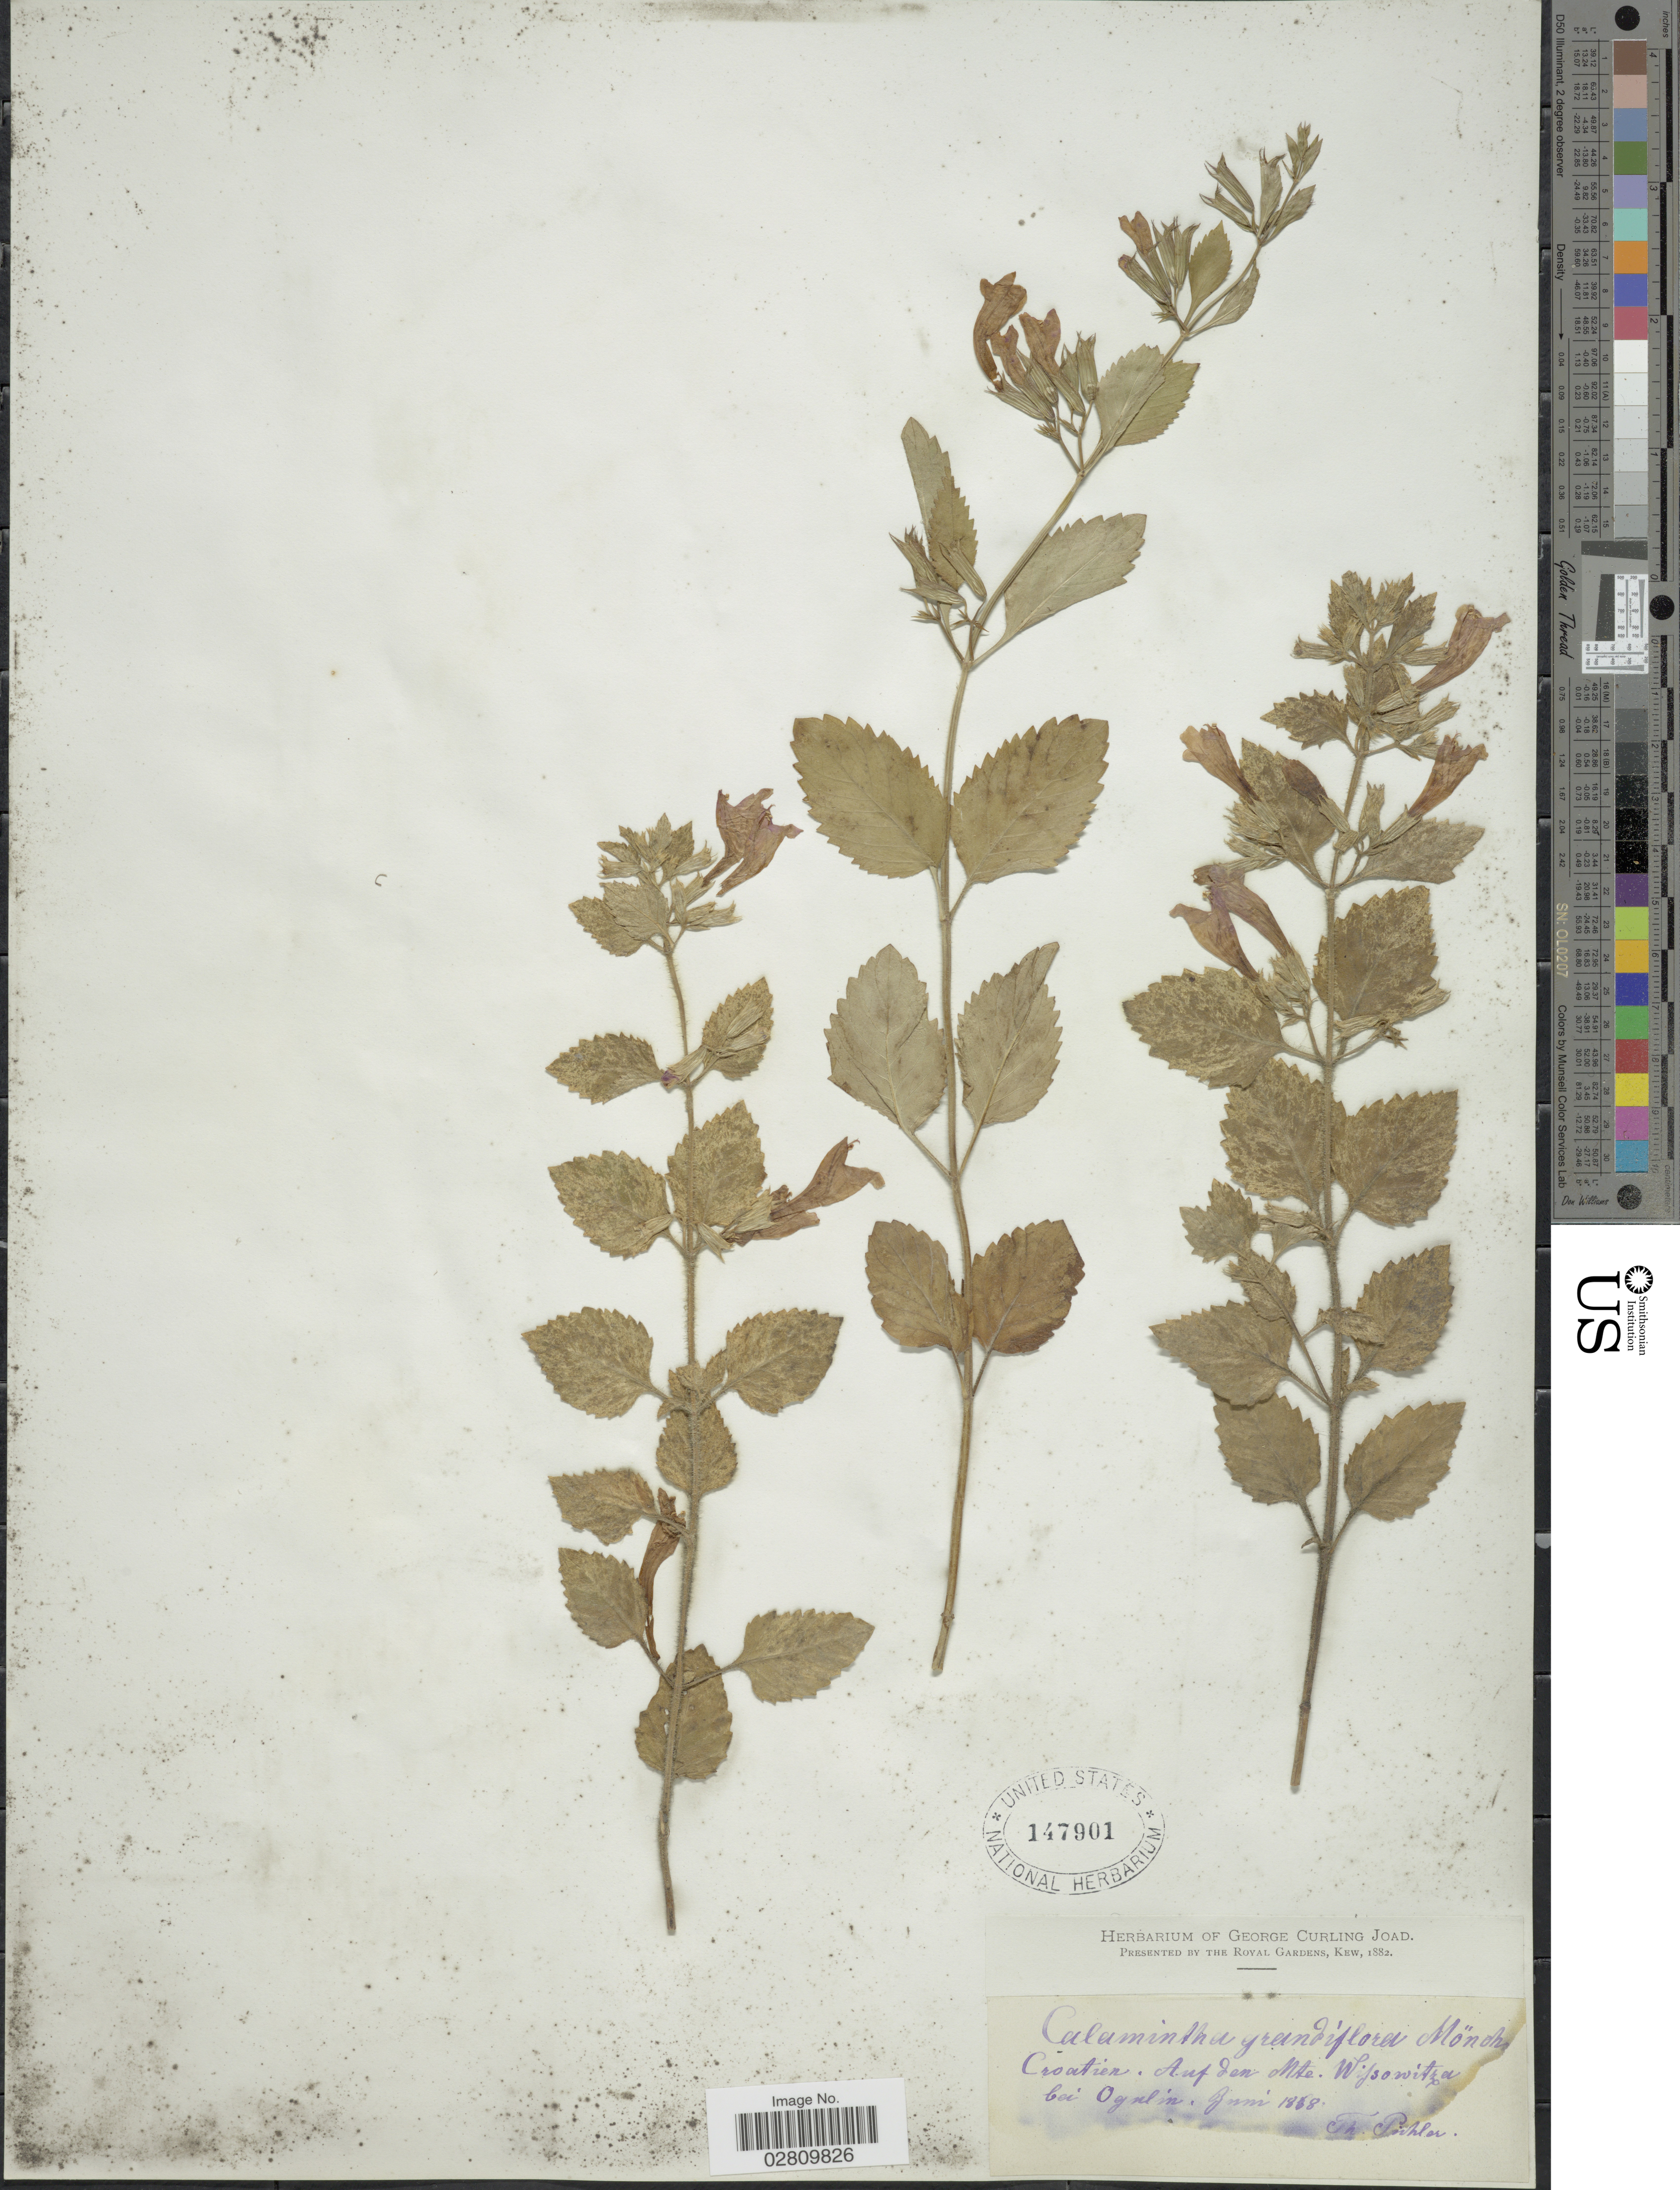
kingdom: Plantae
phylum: Tracheophyta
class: Magnoliopsida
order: Lamiales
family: Lamiaceae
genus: Calamintha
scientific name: Calamintha grandiflora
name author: (L.) Moench.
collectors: T. Pichler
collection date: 1868-06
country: Croatia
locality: Croatien. Aufden Mte. Wifsowitza bei Ognlin.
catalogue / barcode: US 147901